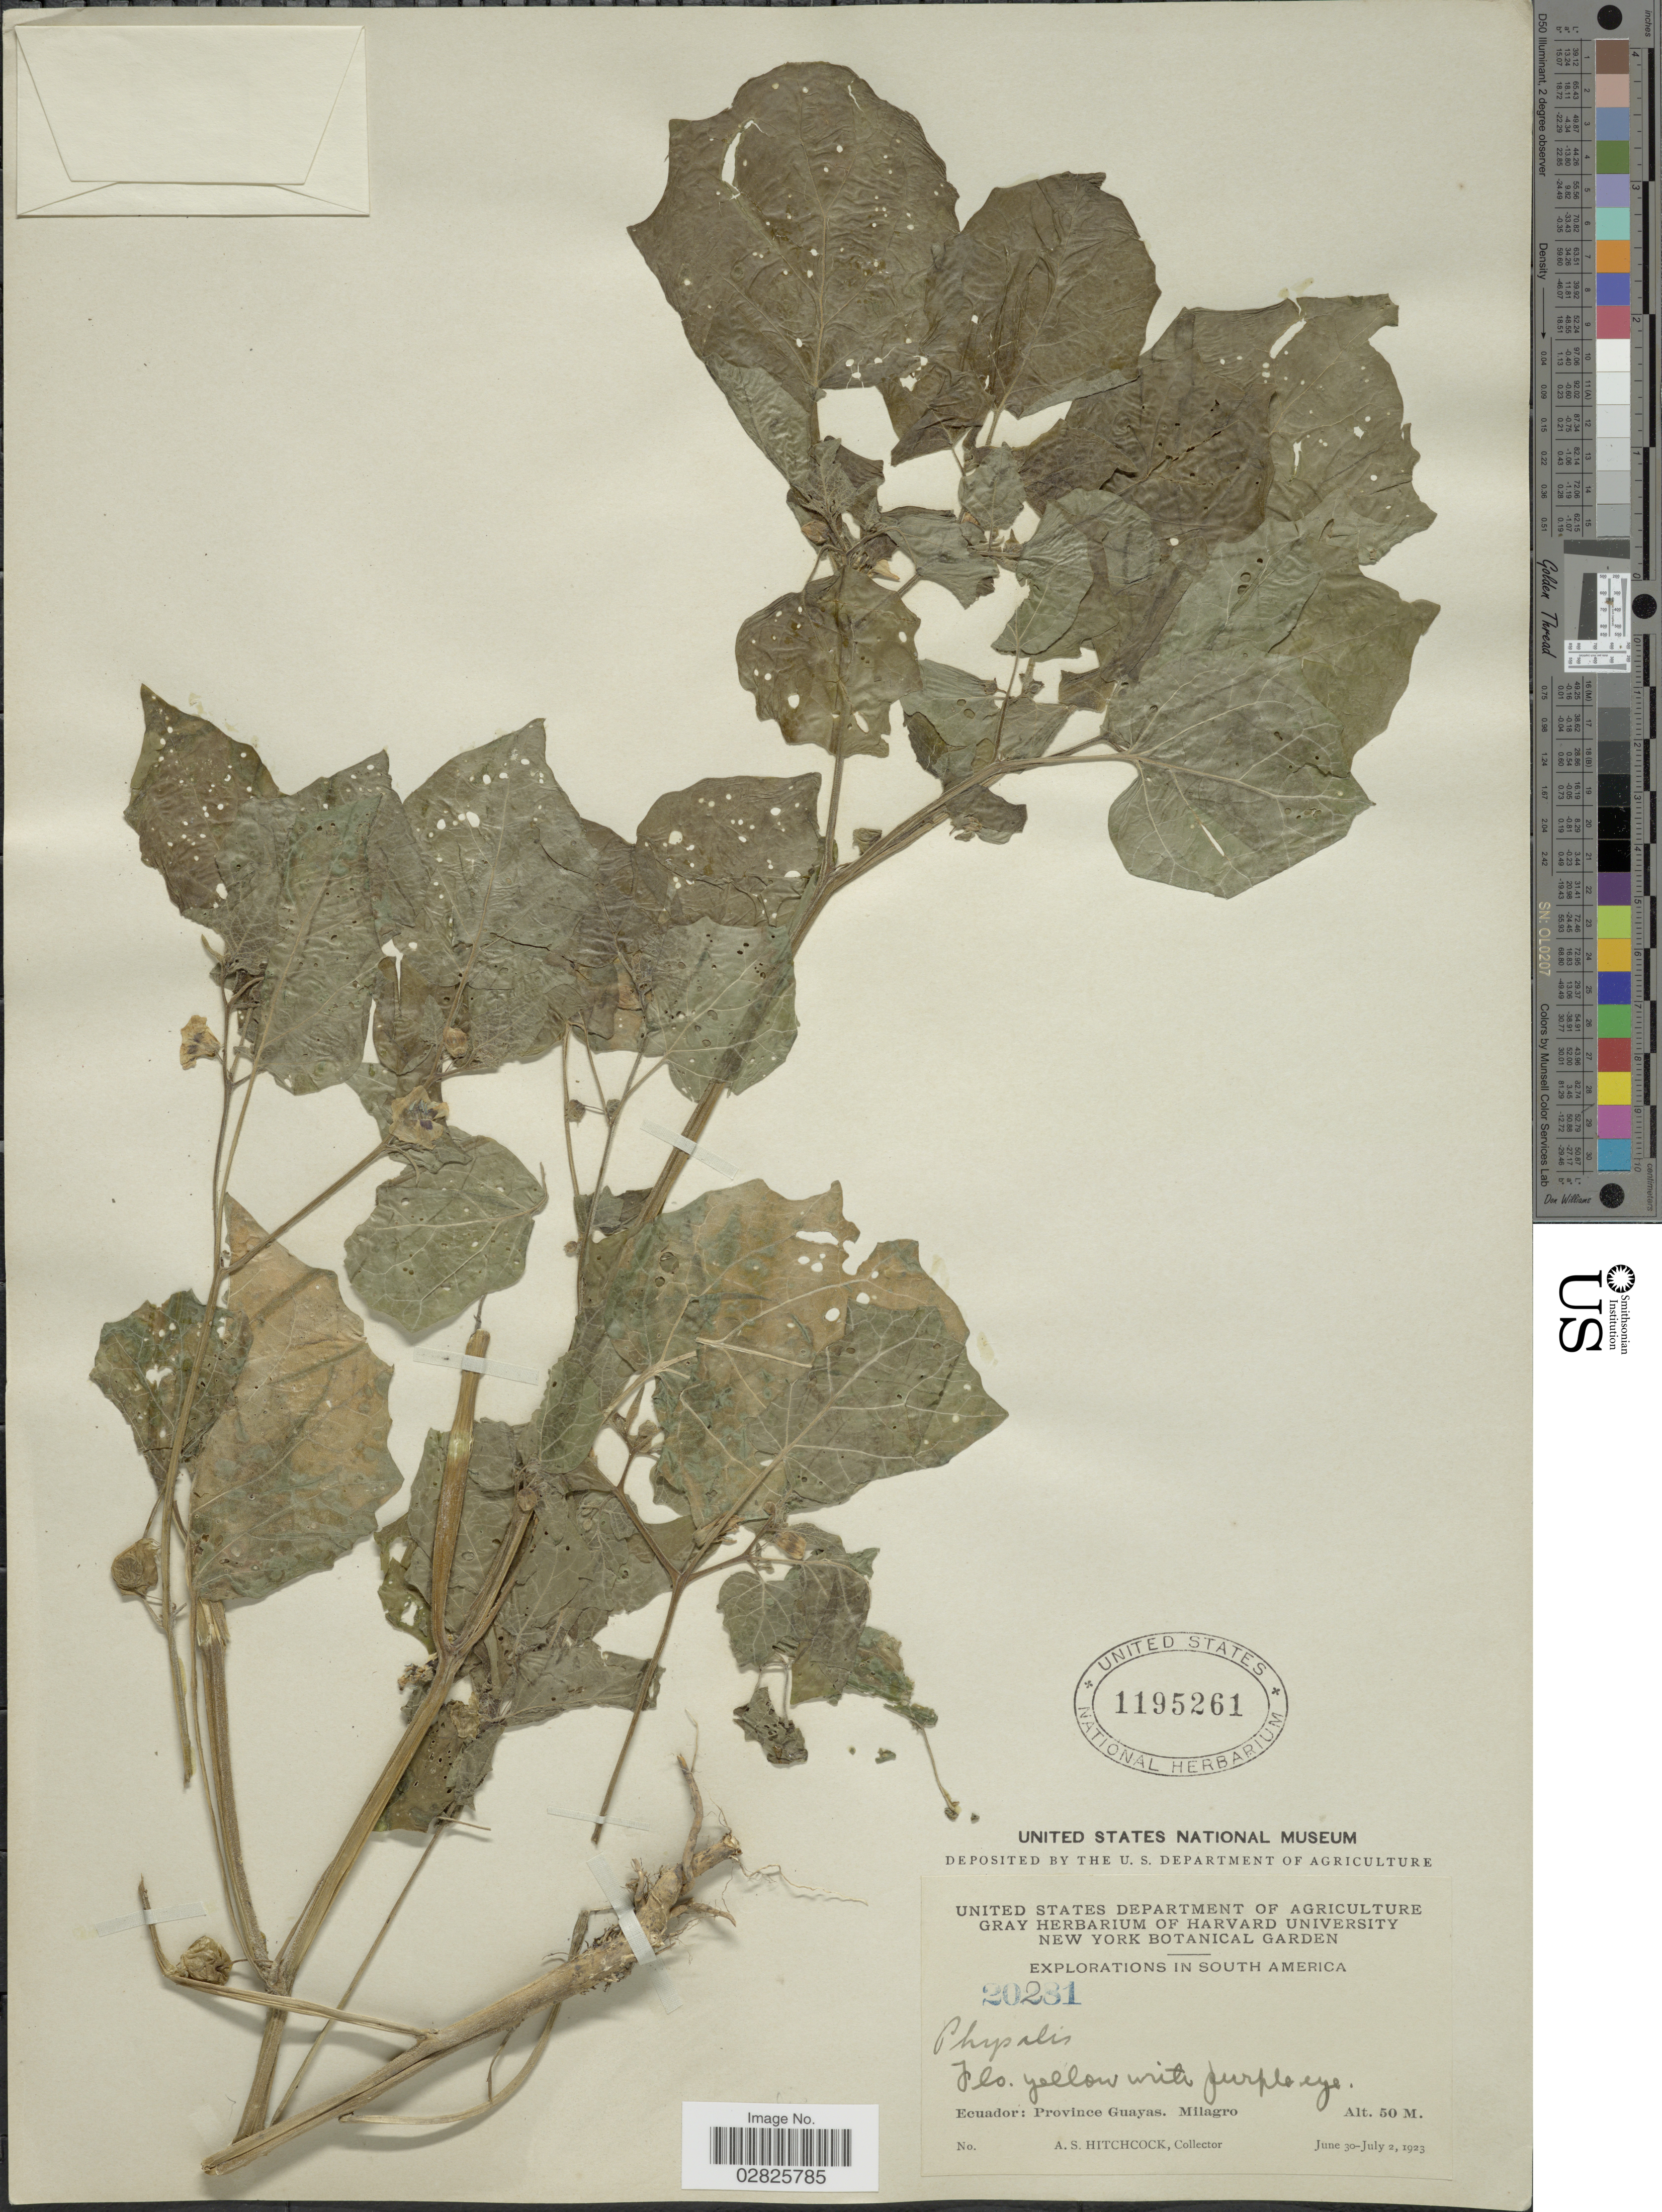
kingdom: Plantae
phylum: Tracheophyta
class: Magnoliopsida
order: Solanales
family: Solanaceae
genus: Physalis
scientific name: Physalis sp.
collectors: A. S. Hitchcock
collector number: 20281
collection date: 1923-06-30/1923-07-02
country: Ecuador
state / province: Guayas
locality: Milagro.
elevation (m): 50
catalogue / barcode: US 1195261